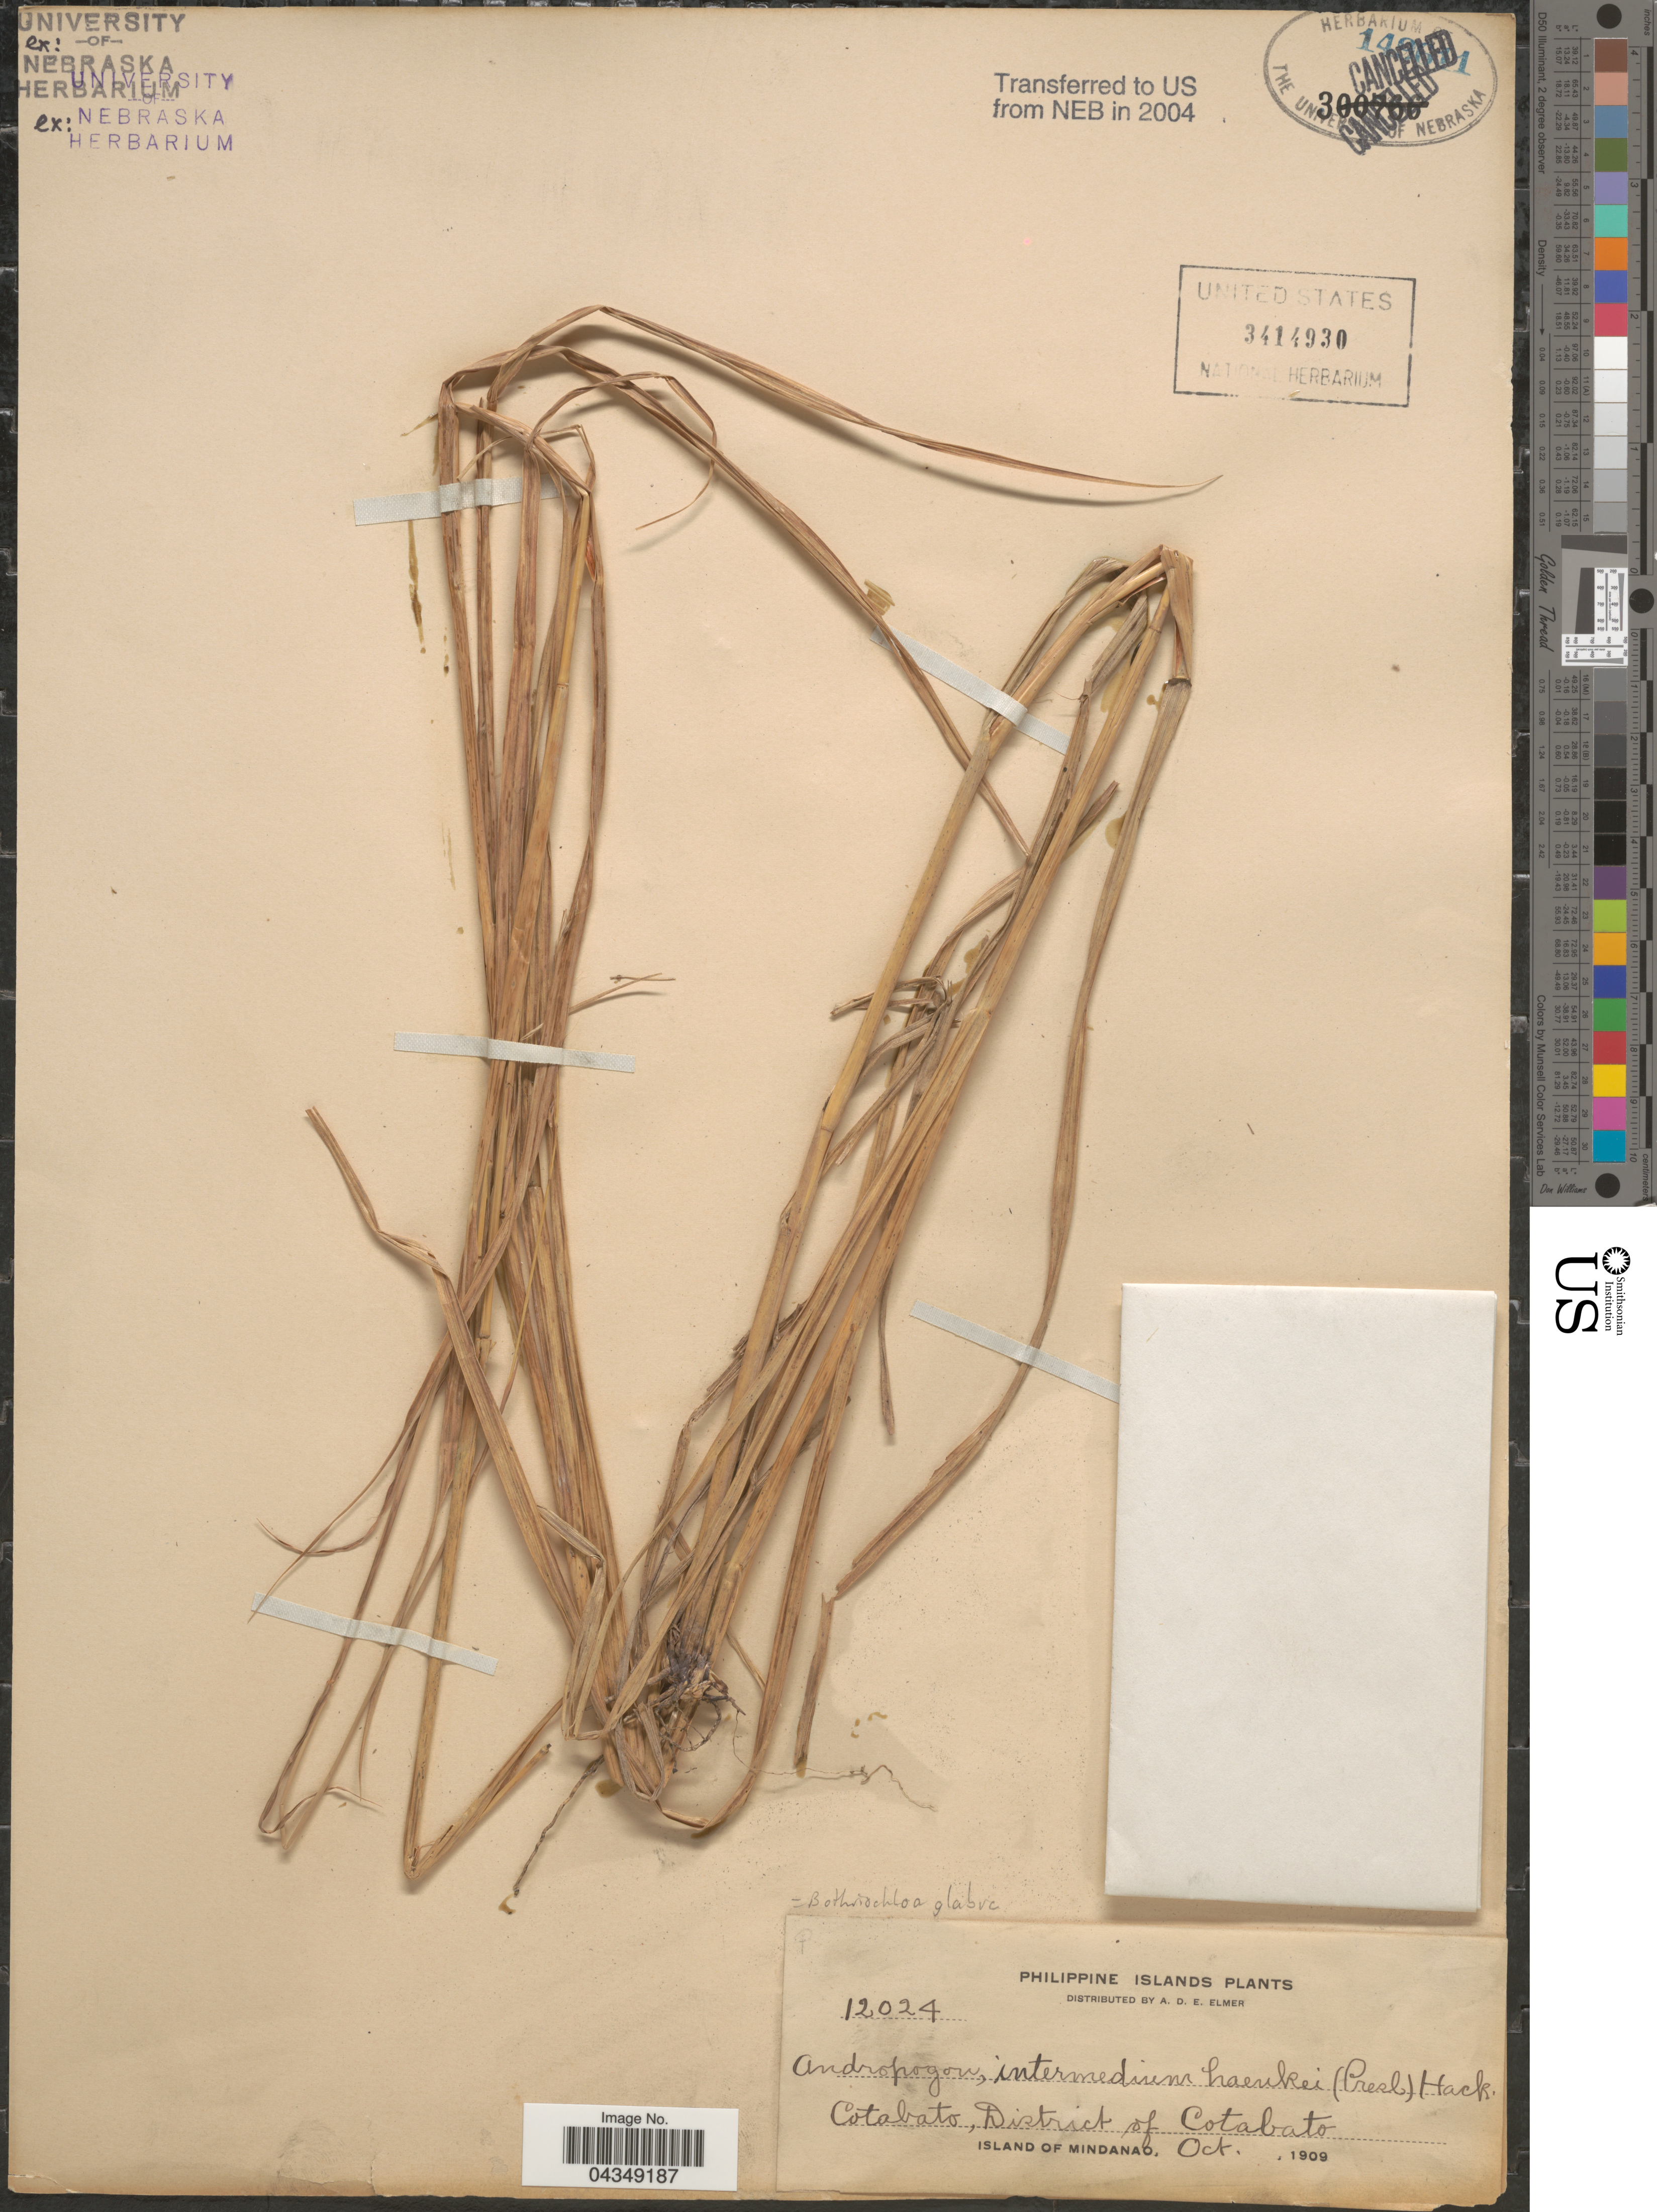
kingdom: Plantae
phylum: Tracheophyta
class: Liliopsida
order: Poales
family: Poaceae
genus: Bothriochloa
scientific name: Bothriochloa bladhii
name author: (Retz.) S.T. Blake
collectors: A. D. E. Elmer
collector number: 12024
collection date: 1909-10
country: Philippines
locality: Cotabato, District of Cotabato. Island of Mindanao.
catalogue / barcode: US 3414930